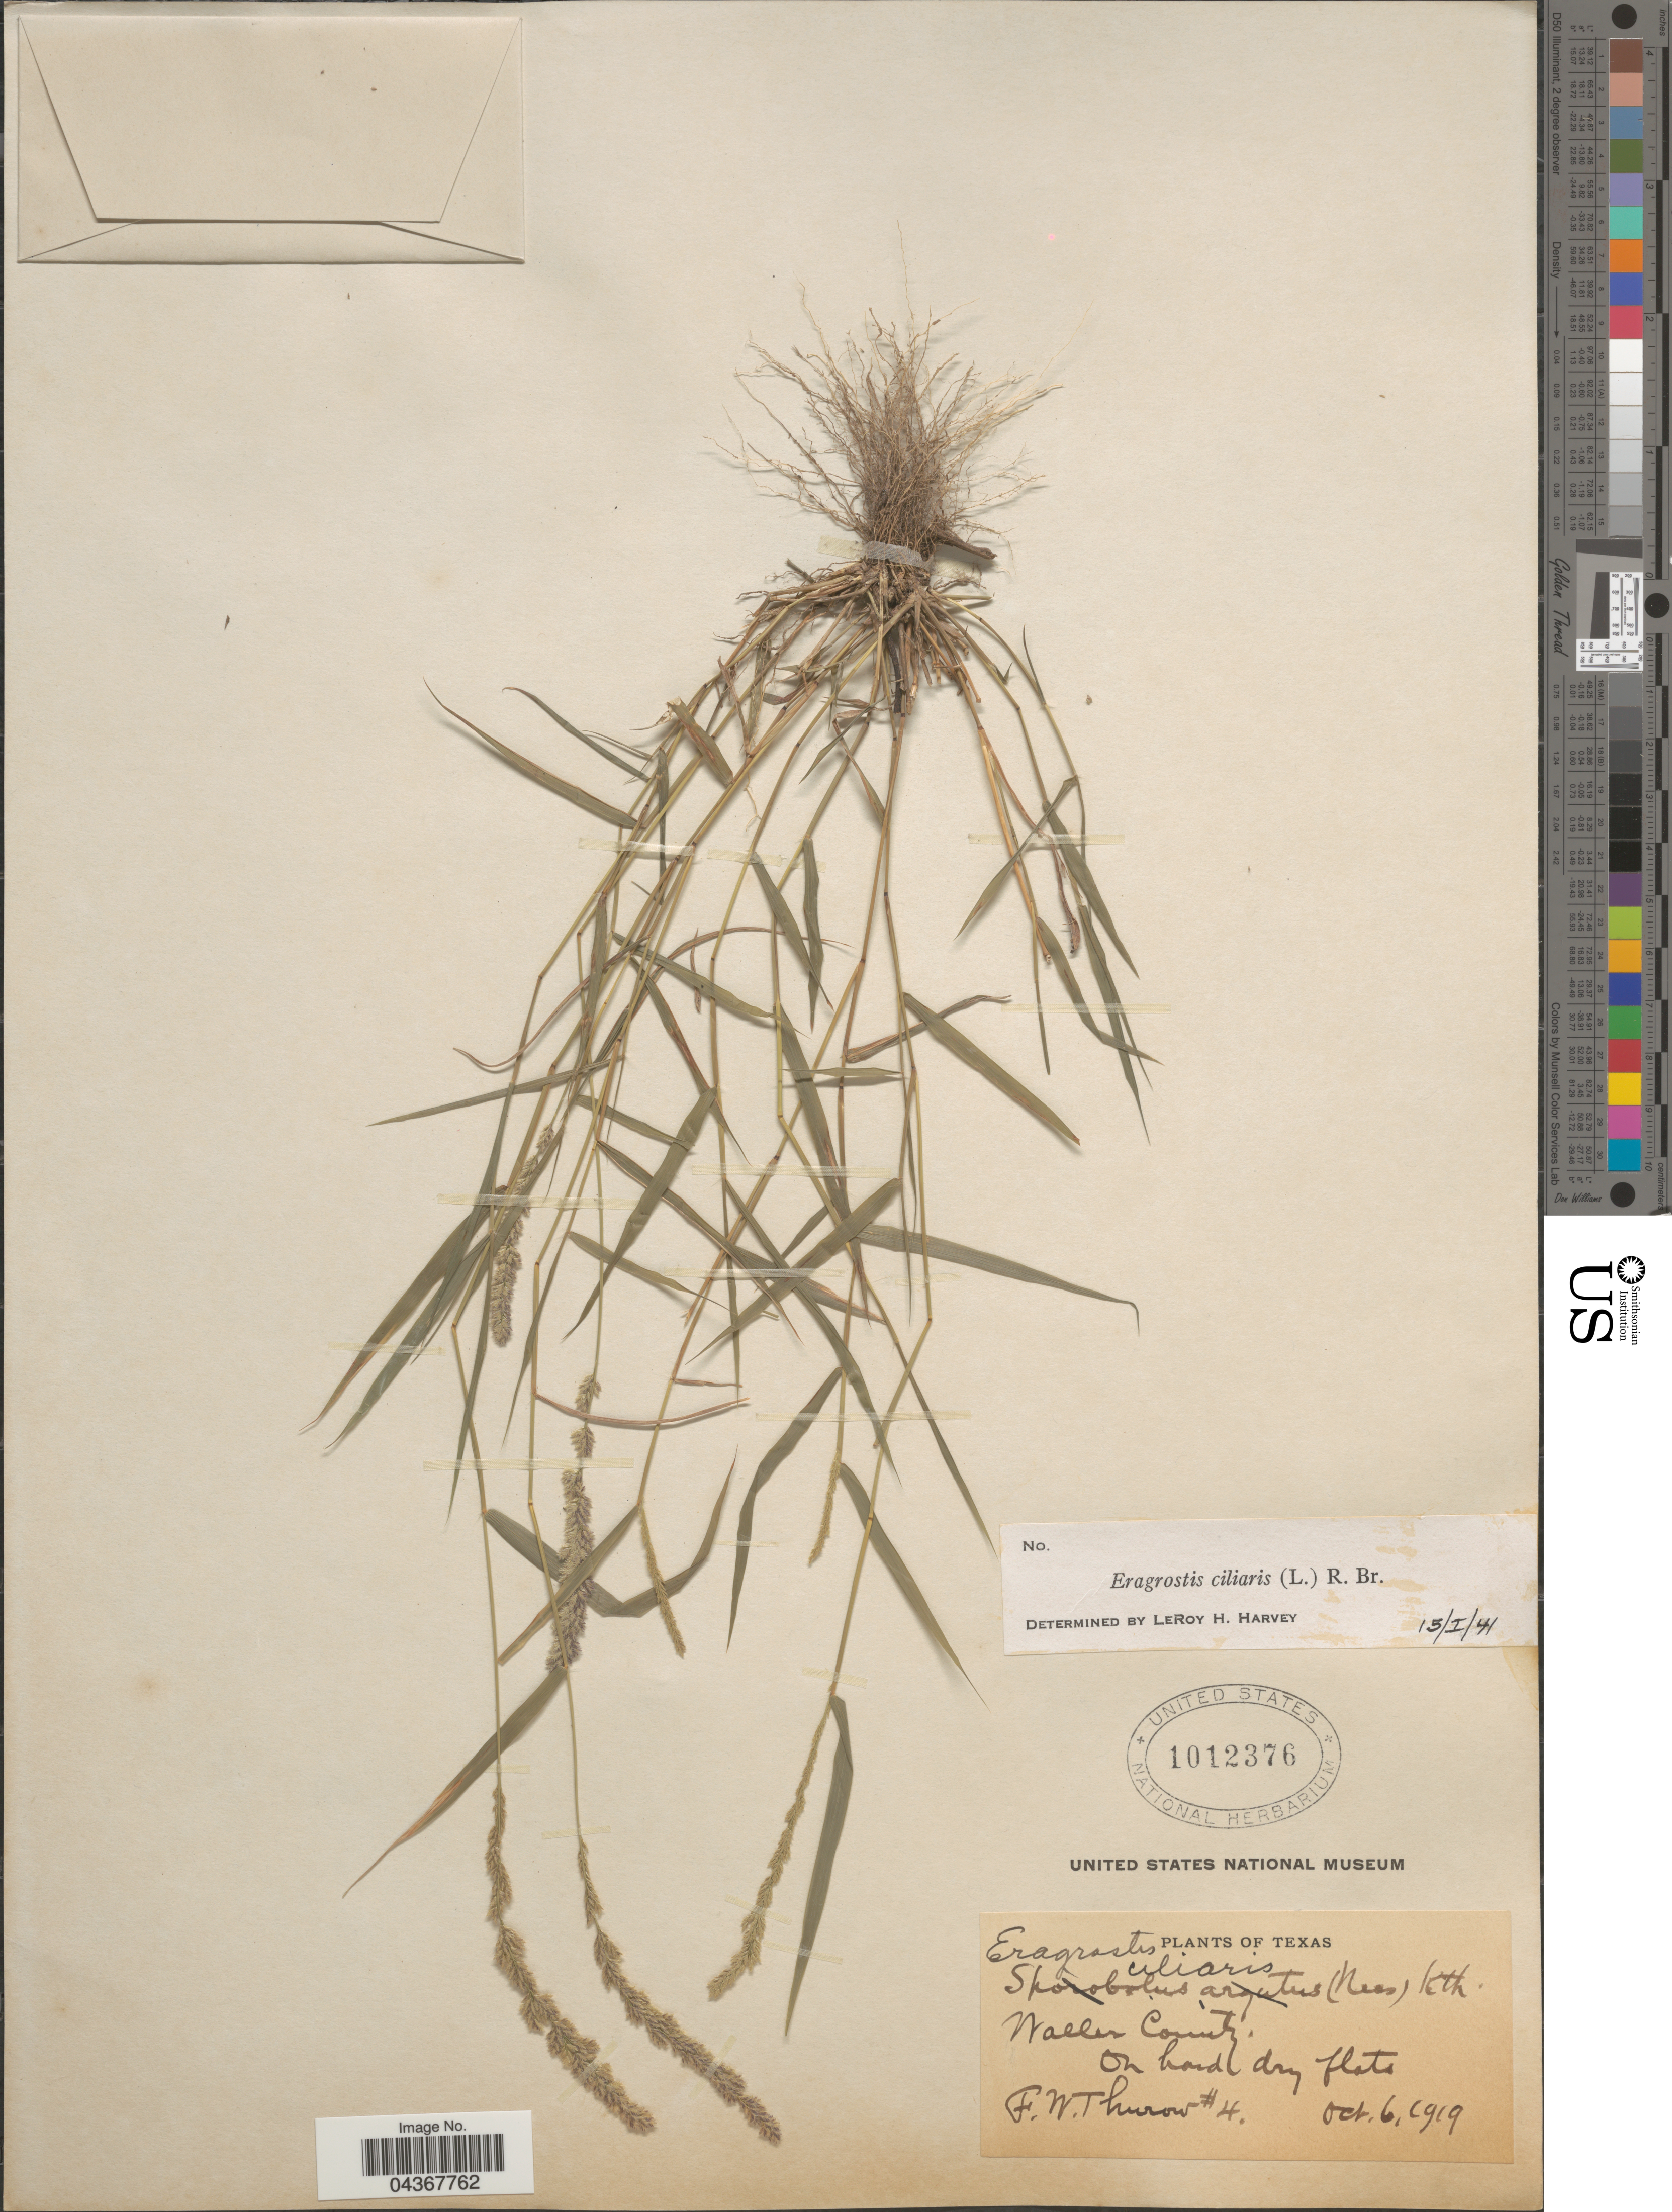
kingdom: Plantae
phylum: Tracheophyta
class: Liliopsida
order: Poales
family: Poaceae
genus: Eragrostis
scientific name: Eragrostis ciliaris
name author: (L.) R. Br.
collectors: F. W. Thurow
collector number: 4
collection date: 1919-10-06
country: United States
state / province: Texas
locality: Waller County.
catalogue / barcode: US 1012376